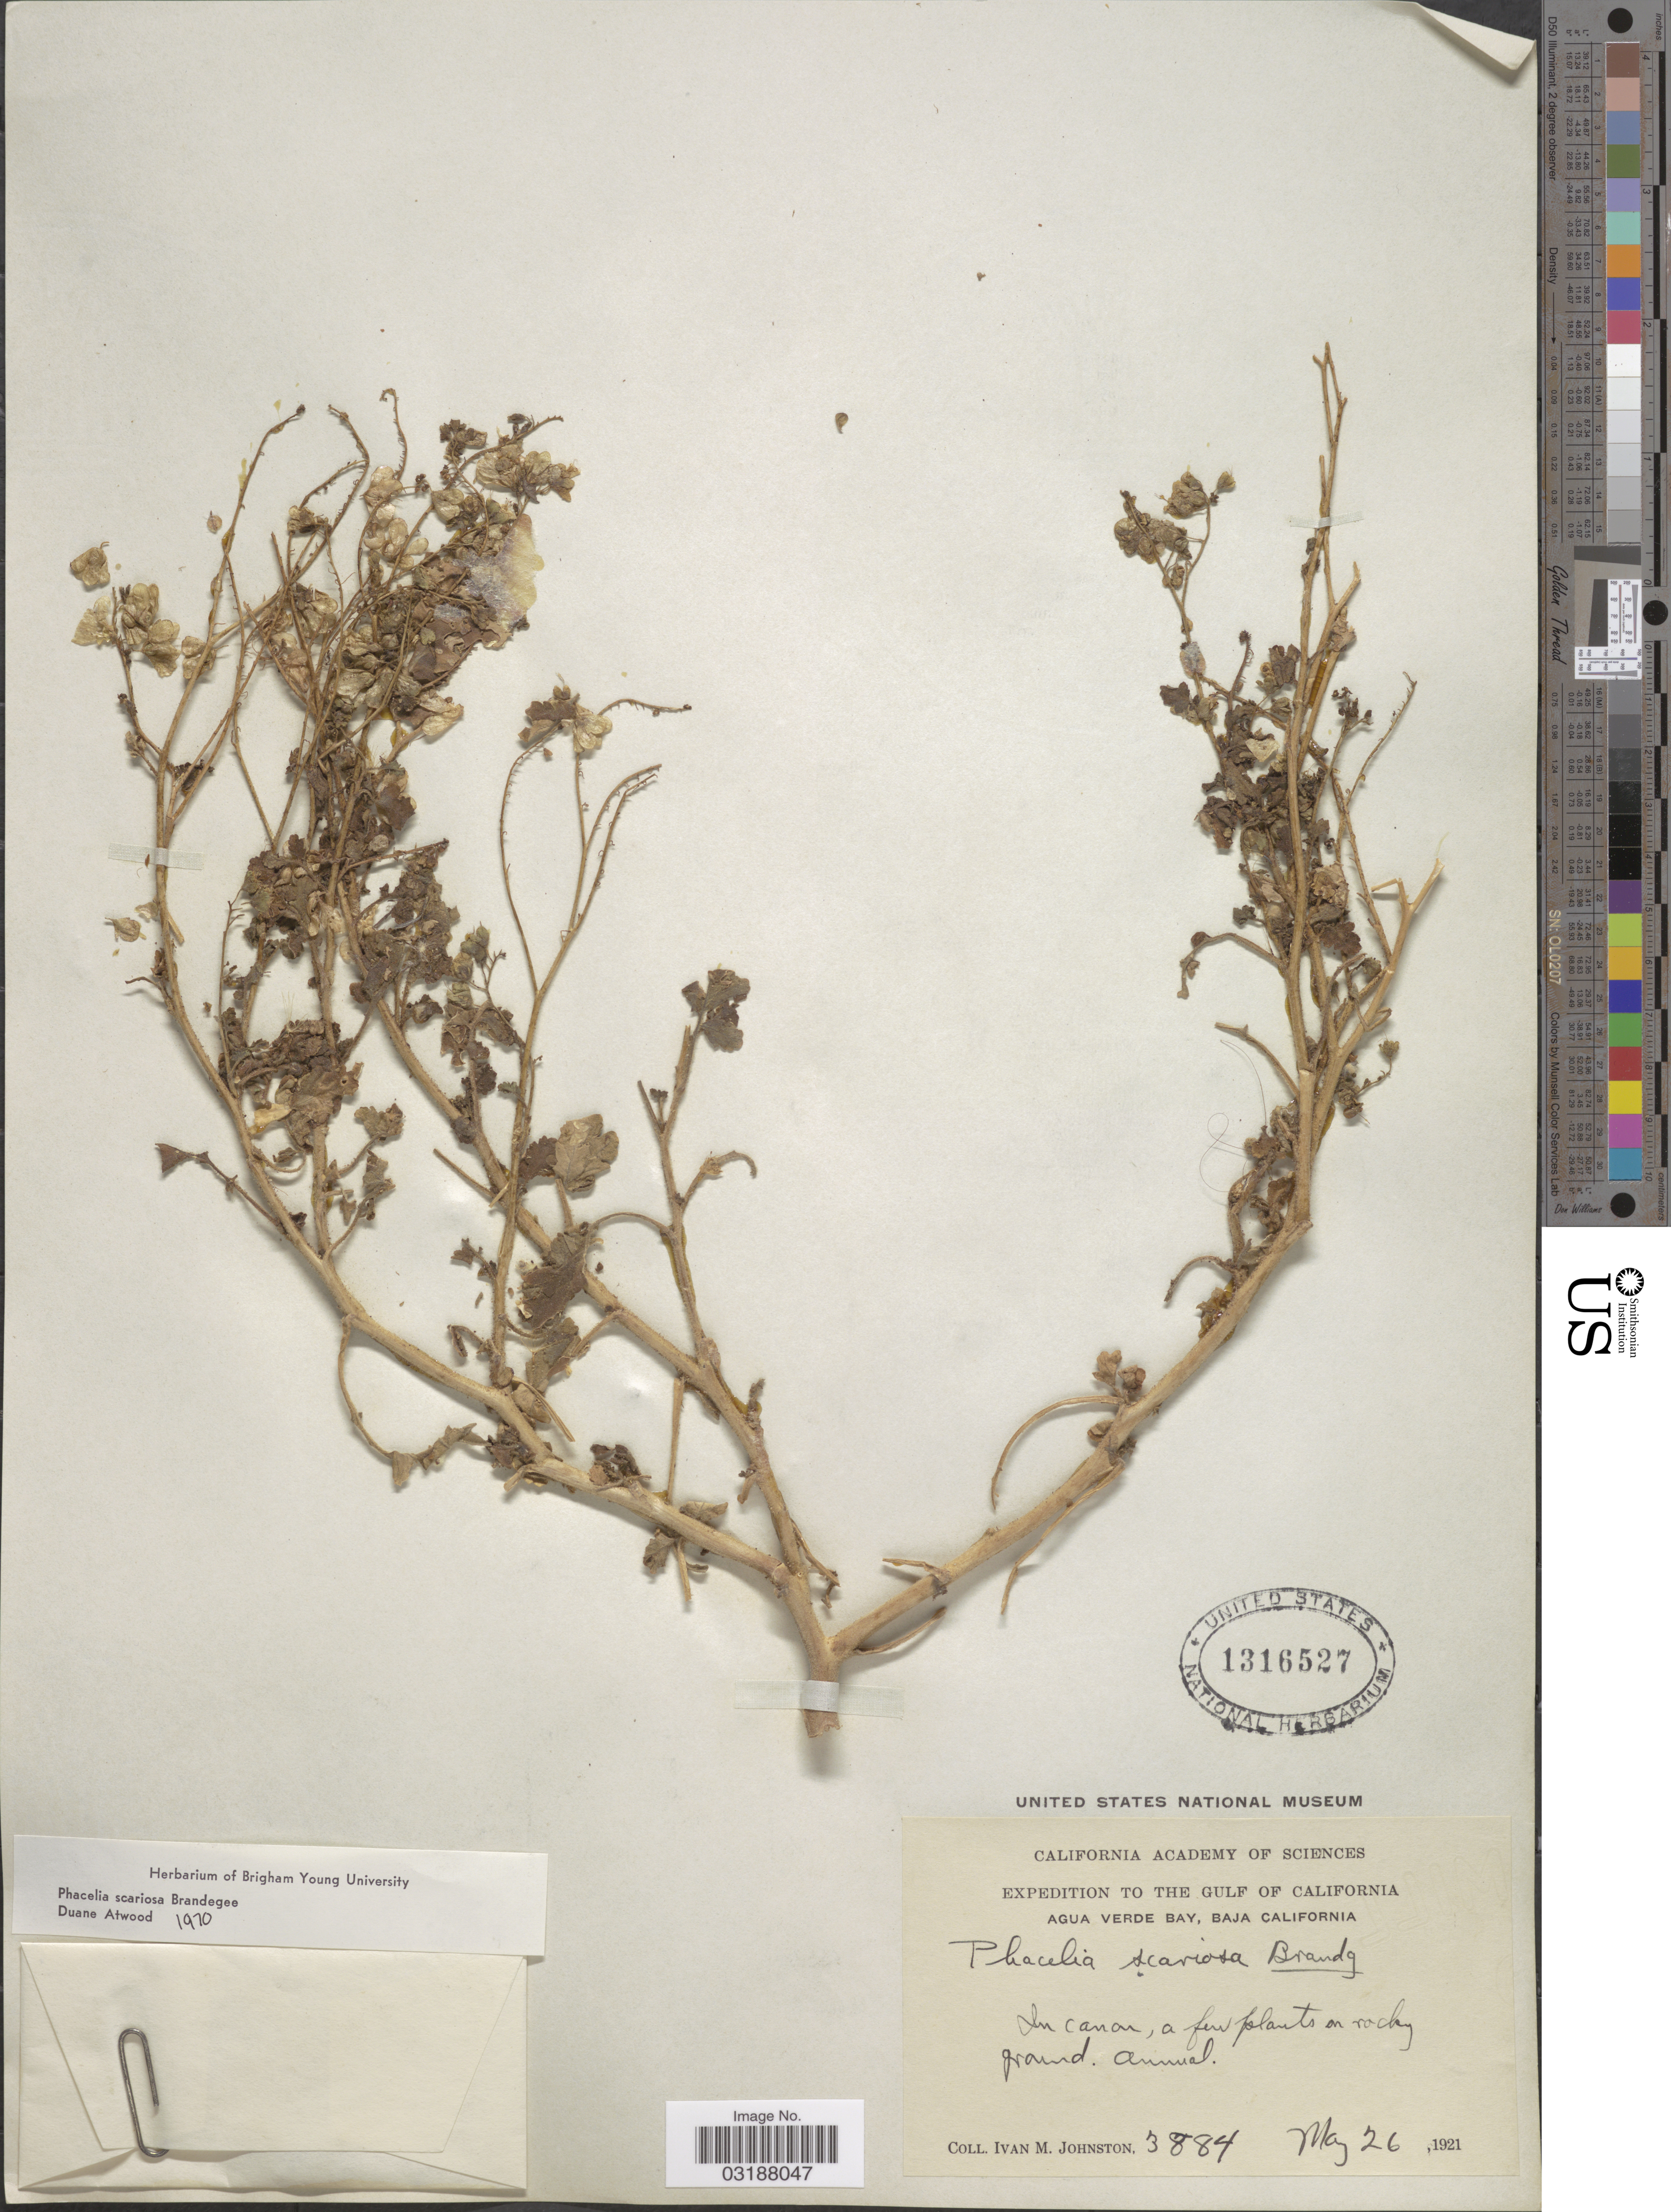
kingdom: Plantae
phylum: Tracheophyta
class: Magnoliopsida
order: Boraginales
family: Hydrophyllaceae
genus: Phacelia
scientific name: Phacelia scariosa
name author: Brandegee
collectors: I.M. Johnston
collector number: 3884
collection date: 1921-05-26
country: Mexico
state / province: Baja California Sur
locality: The Gulf of California, Agua Verde Bay.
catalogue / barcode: US 1316527